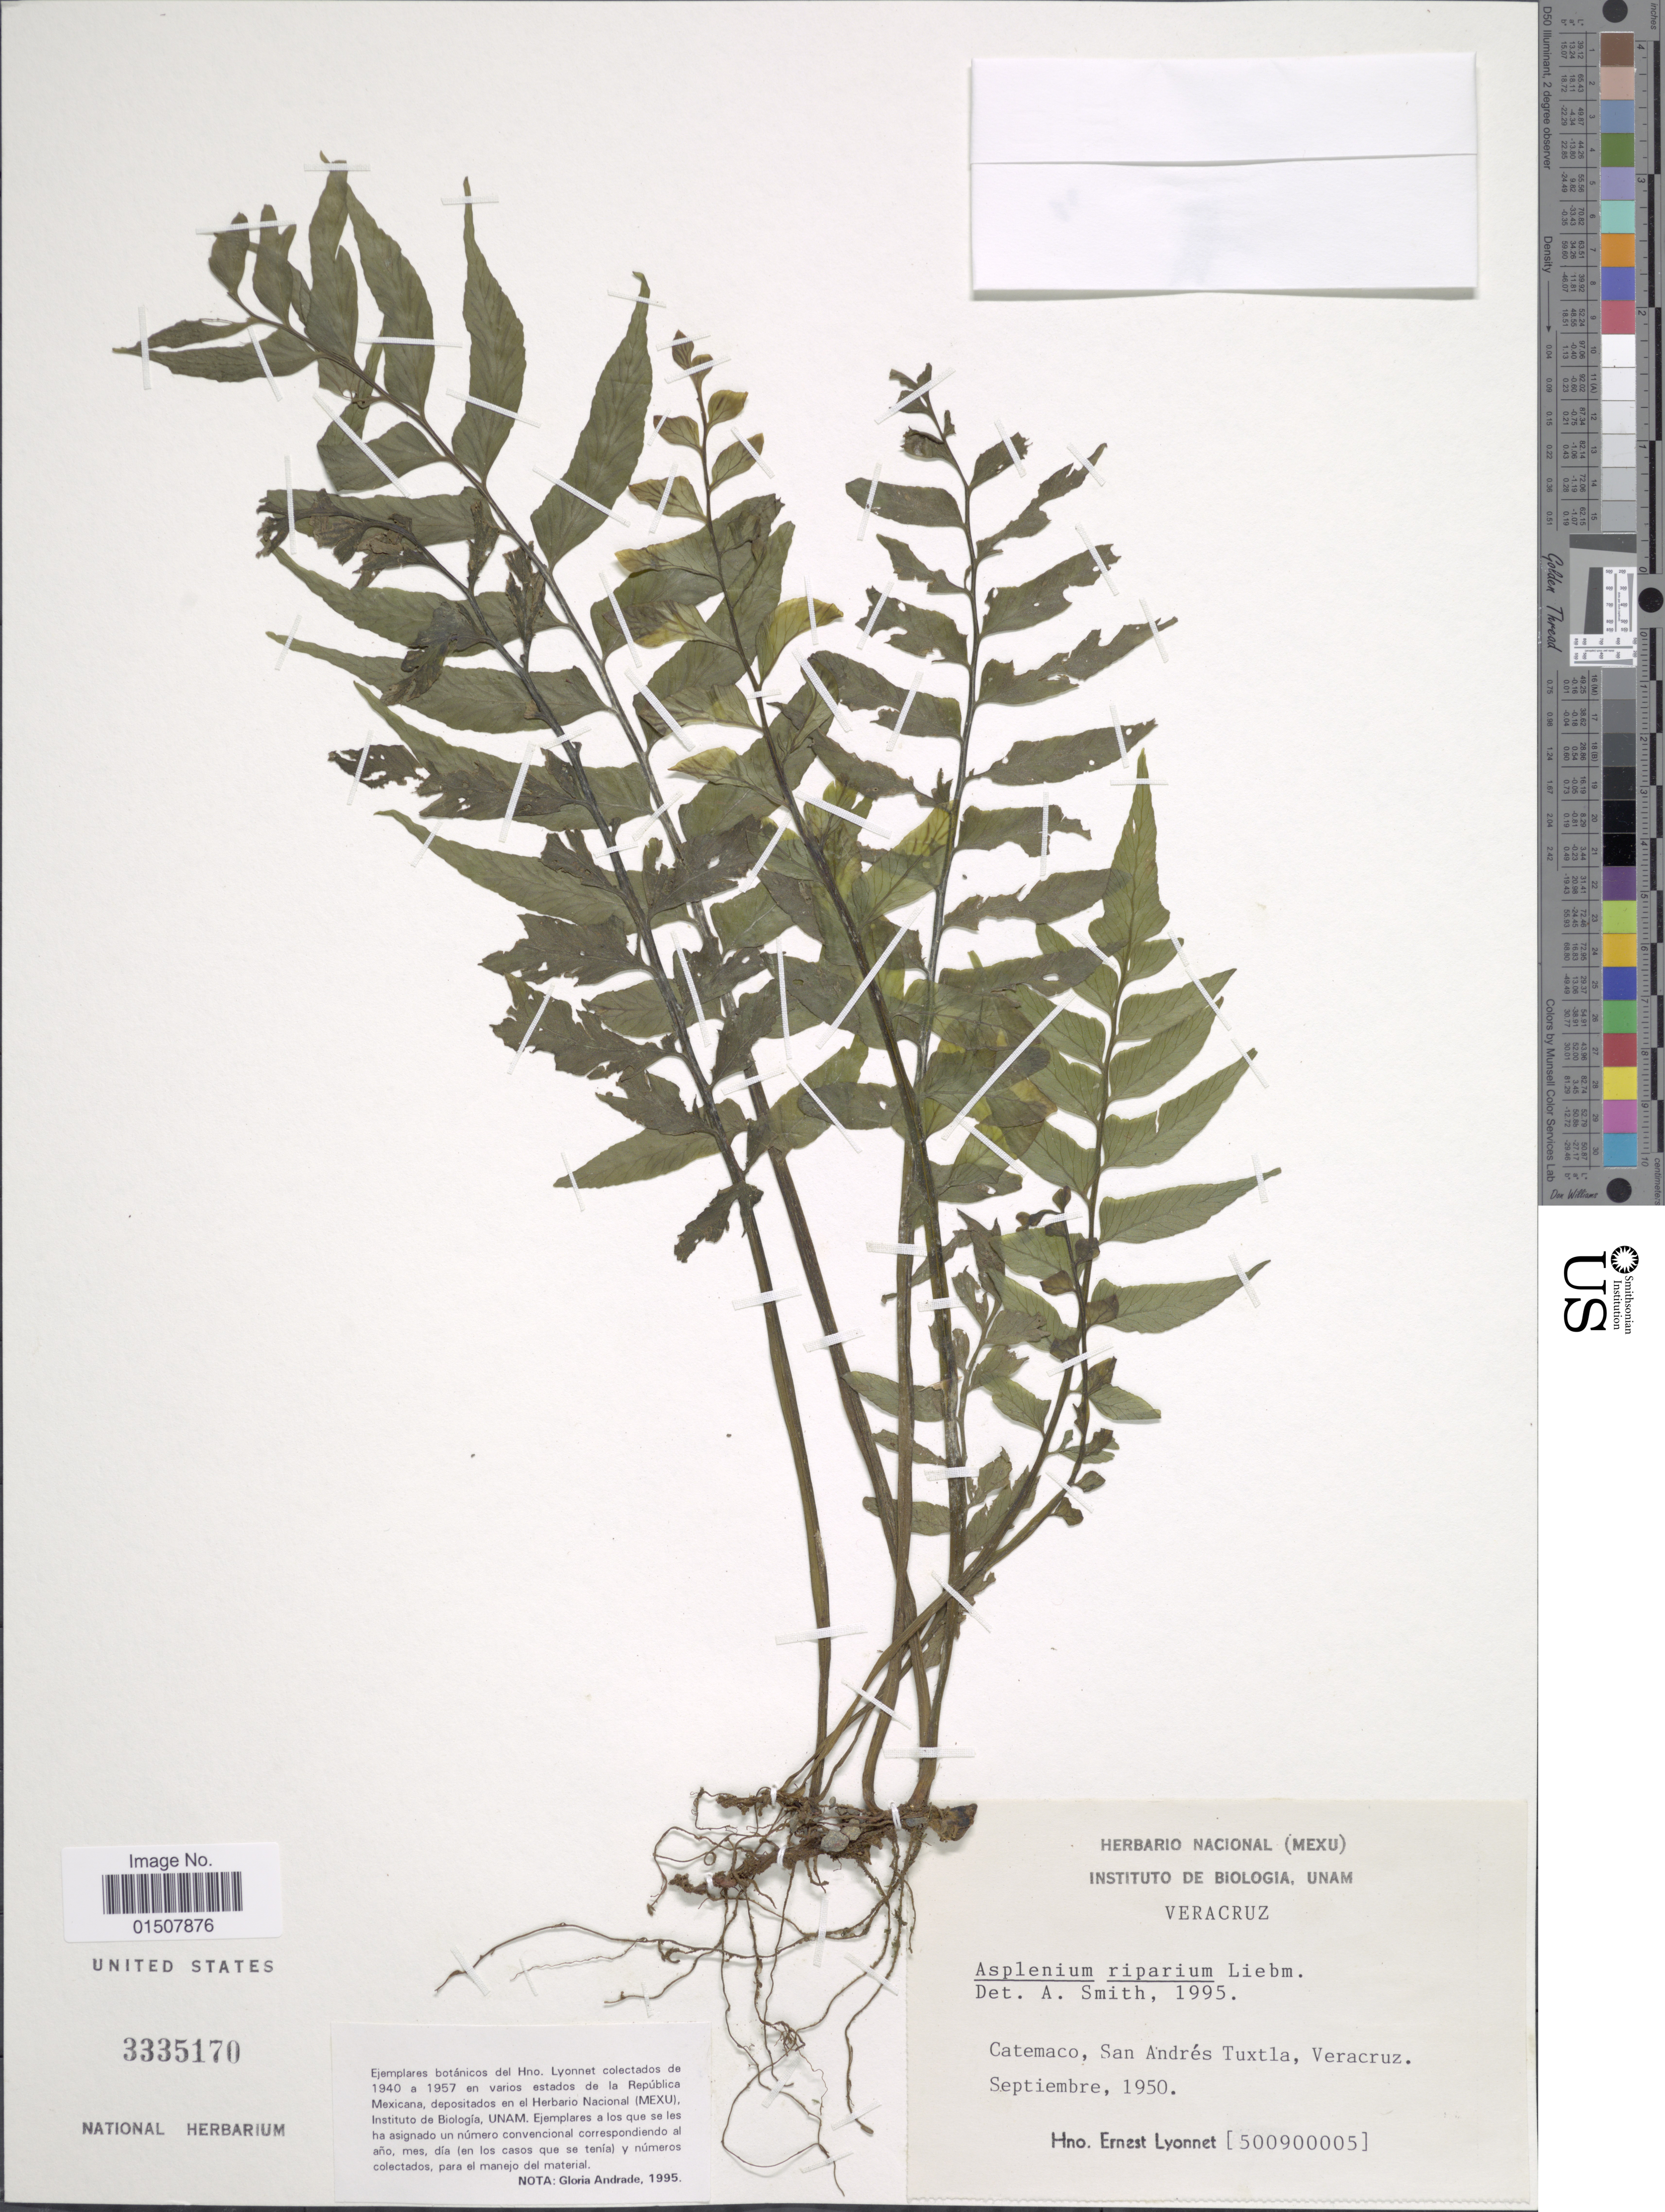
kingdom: Plantae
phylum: Tracheophyta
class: Polypodiopsida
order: Polypodiales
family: Aspleniaceae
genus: Asplenium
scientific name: Asplenium riparium Brack., nom. illeg.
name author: Brack. in Wilkes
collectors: Bro. E. Lyonnet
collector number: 500900005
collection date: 1950-09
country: Mexico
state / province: Veracruz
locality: Catemaco, San Andrés Tuxtla, Vera Cruz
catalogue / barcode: US 3335170